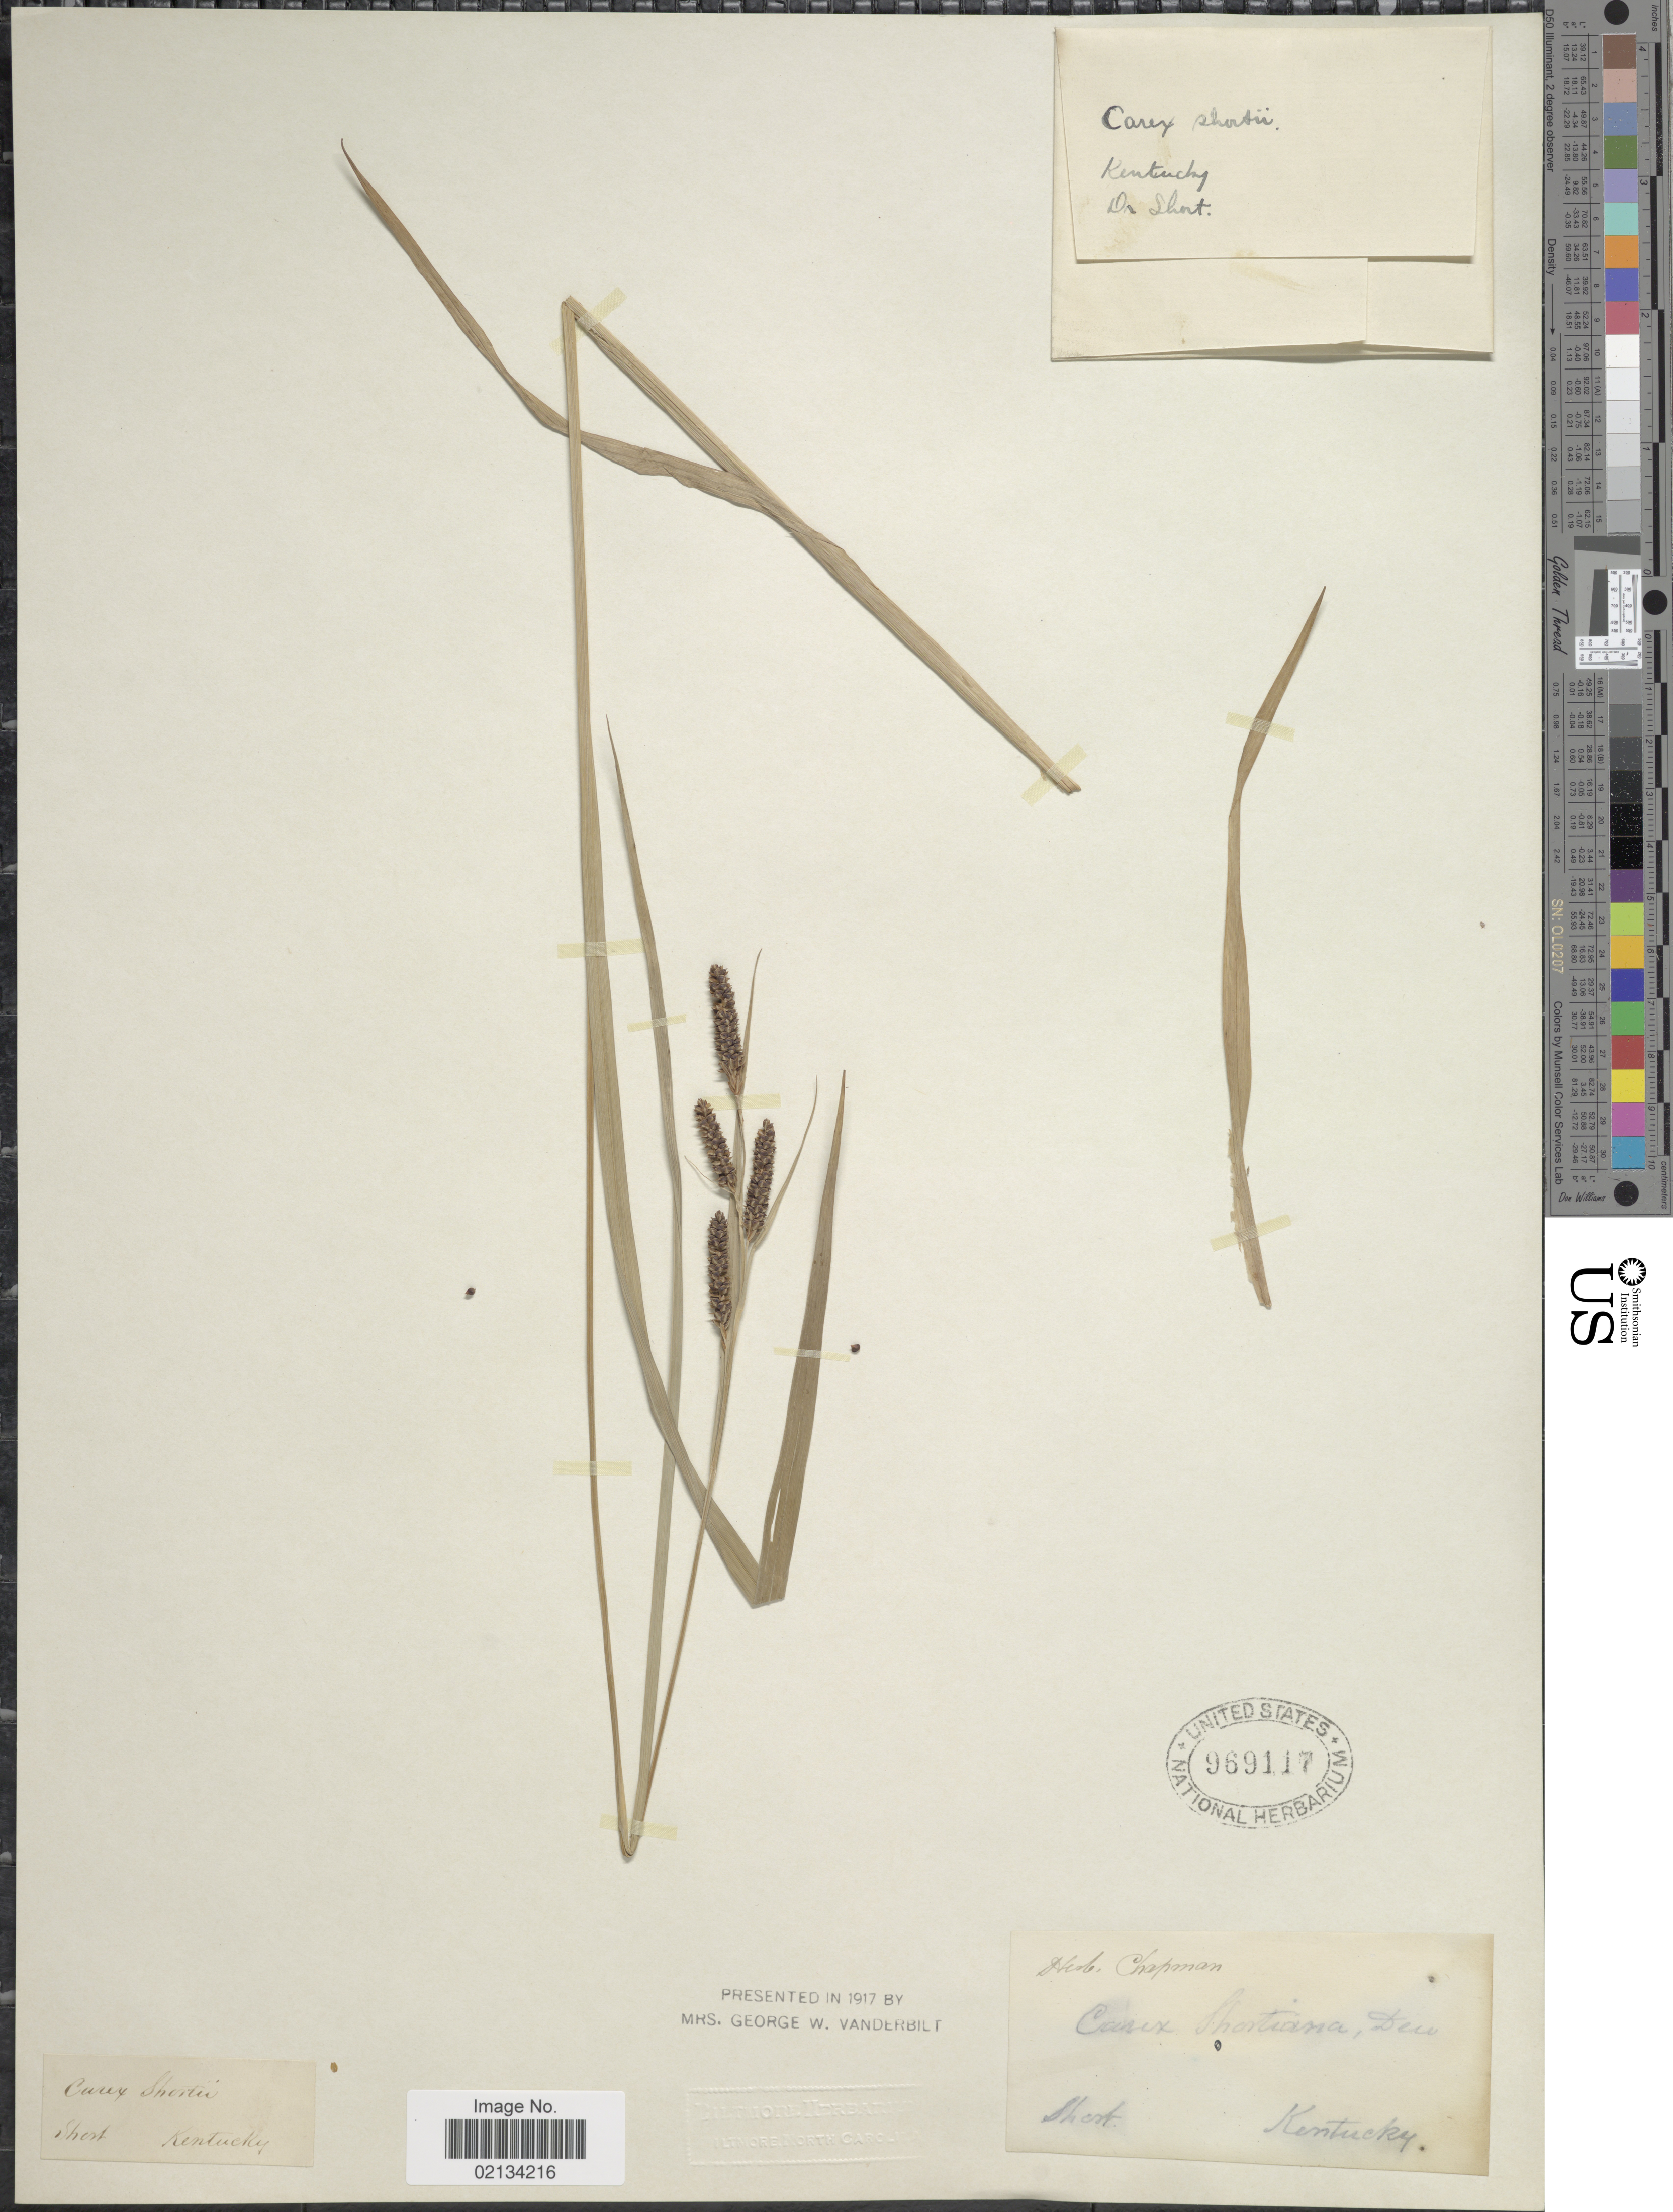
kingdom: Plantae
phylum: Tracheophyta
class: Liliopsida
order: Poales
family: Cyperaceae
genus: Carex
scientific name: Carex shortiana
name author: Dewey & Torr.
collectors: C. W. Short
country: United States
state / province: Kentucky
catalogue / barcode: US 969117